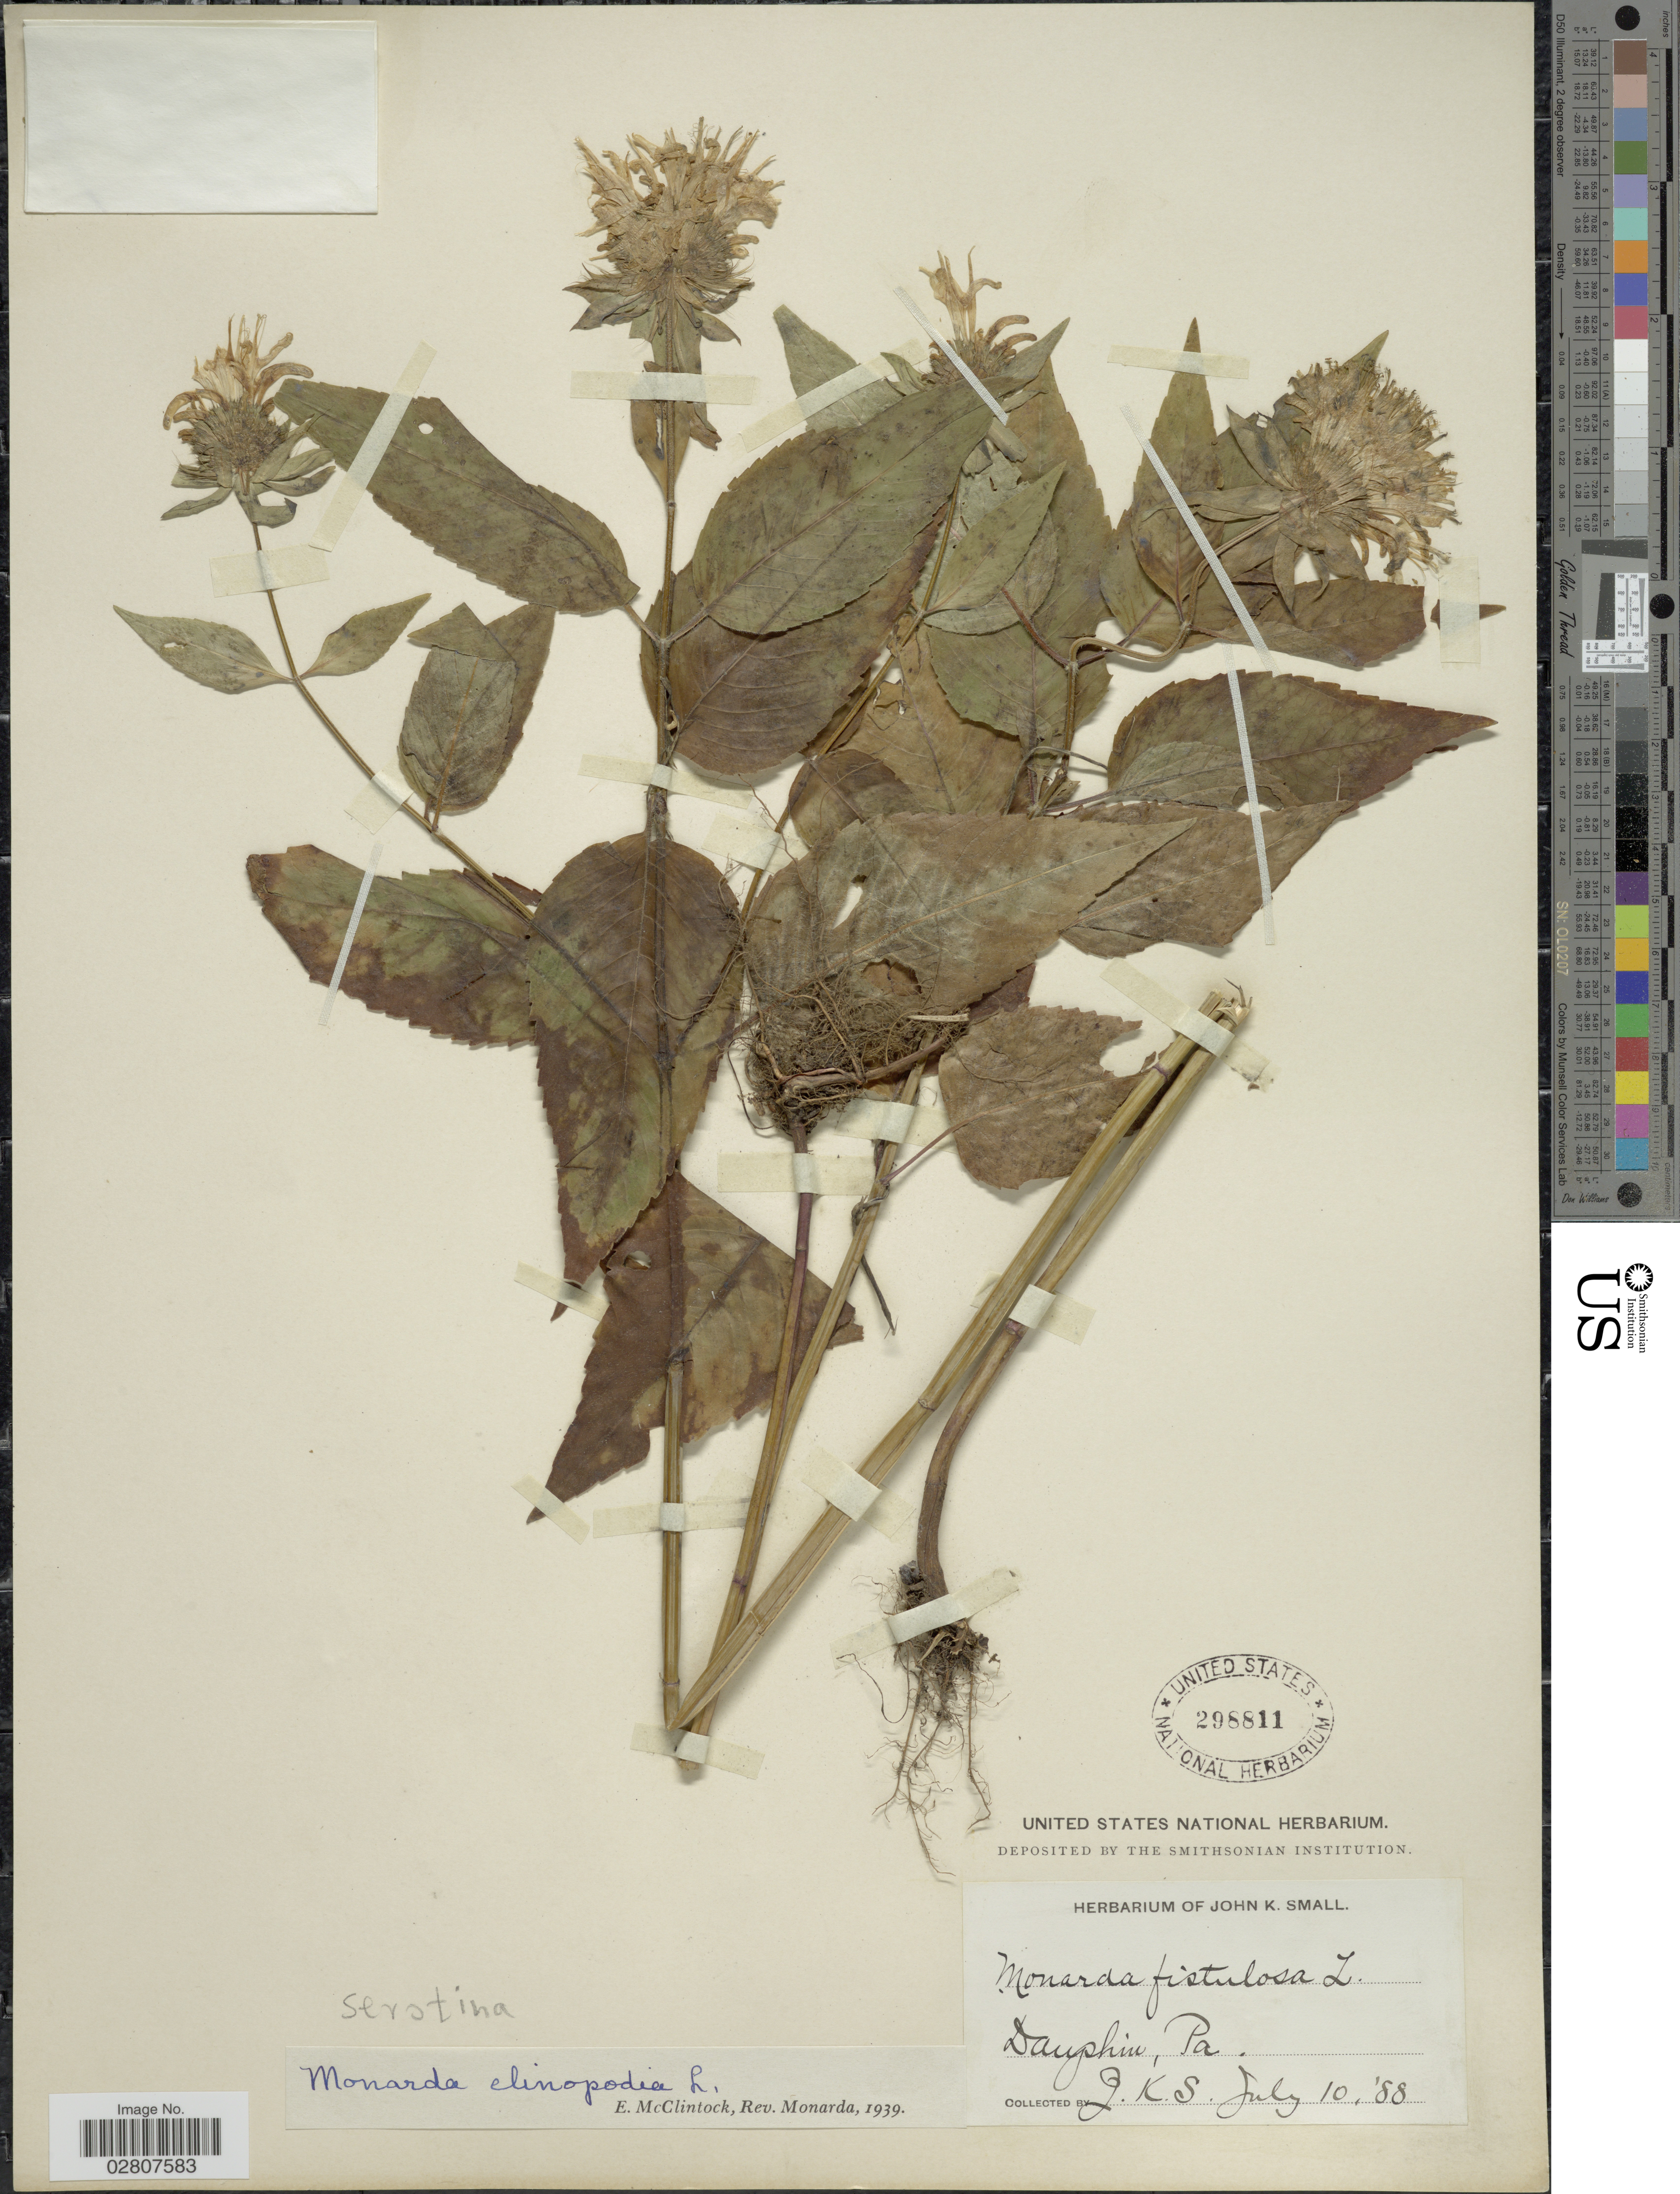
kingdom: Plantae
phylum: Tracheophyta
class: Magnoliopsida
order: Lamiales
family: Lamiaceae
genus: Monarda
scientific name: Monarda clinopodia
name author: L.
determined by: McClintock, E.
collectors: J. K. Small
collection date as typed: Transcribed d/m/y: 10/7/88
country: United States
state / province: Pennsylvania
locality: Dauphin.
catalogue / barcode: US 298811